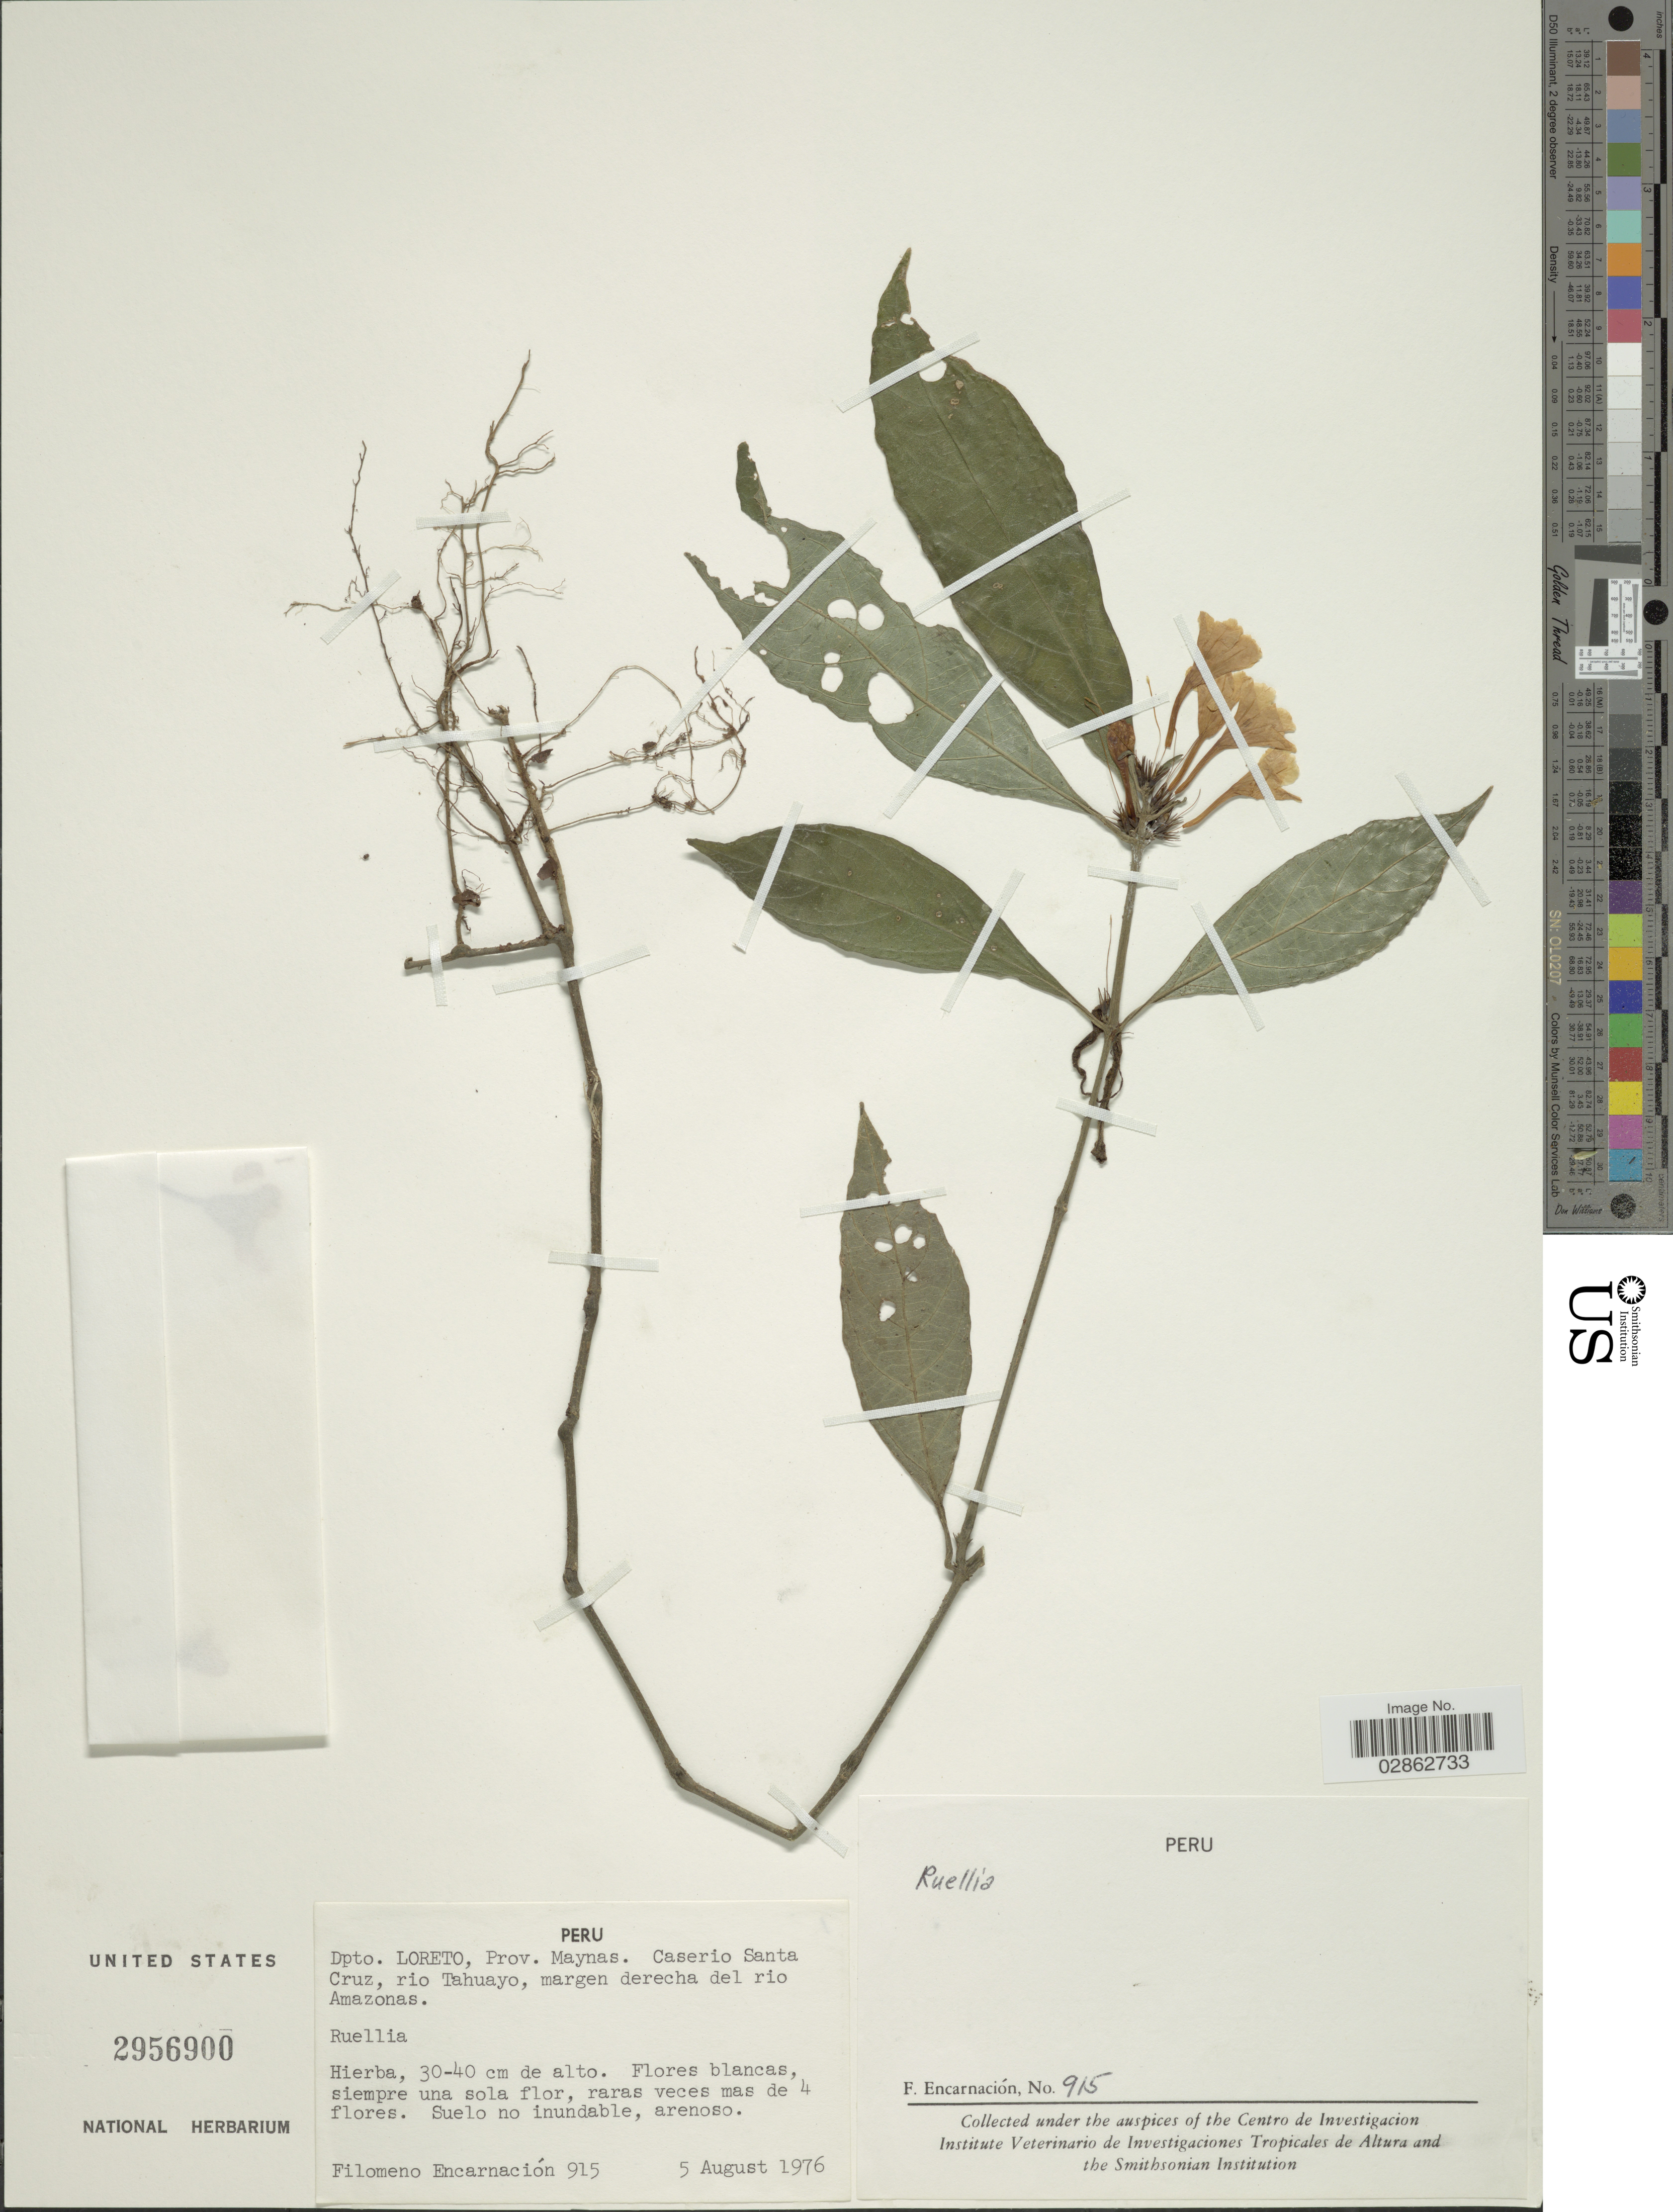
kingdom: Plantae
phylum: Tracheophyta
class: Magnoliopsida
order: Lamiales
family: Acanthaceae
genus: Ruellia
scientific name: Ruellia sp.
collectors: F. Encarnación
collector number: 915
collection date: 1976-08-05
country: Peru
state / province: Loreto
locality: Prov. Maynas. Caserio Santa Cruz, rio Tahuayo, margen derecha del rio Amazonas.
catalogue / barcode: US 2956900